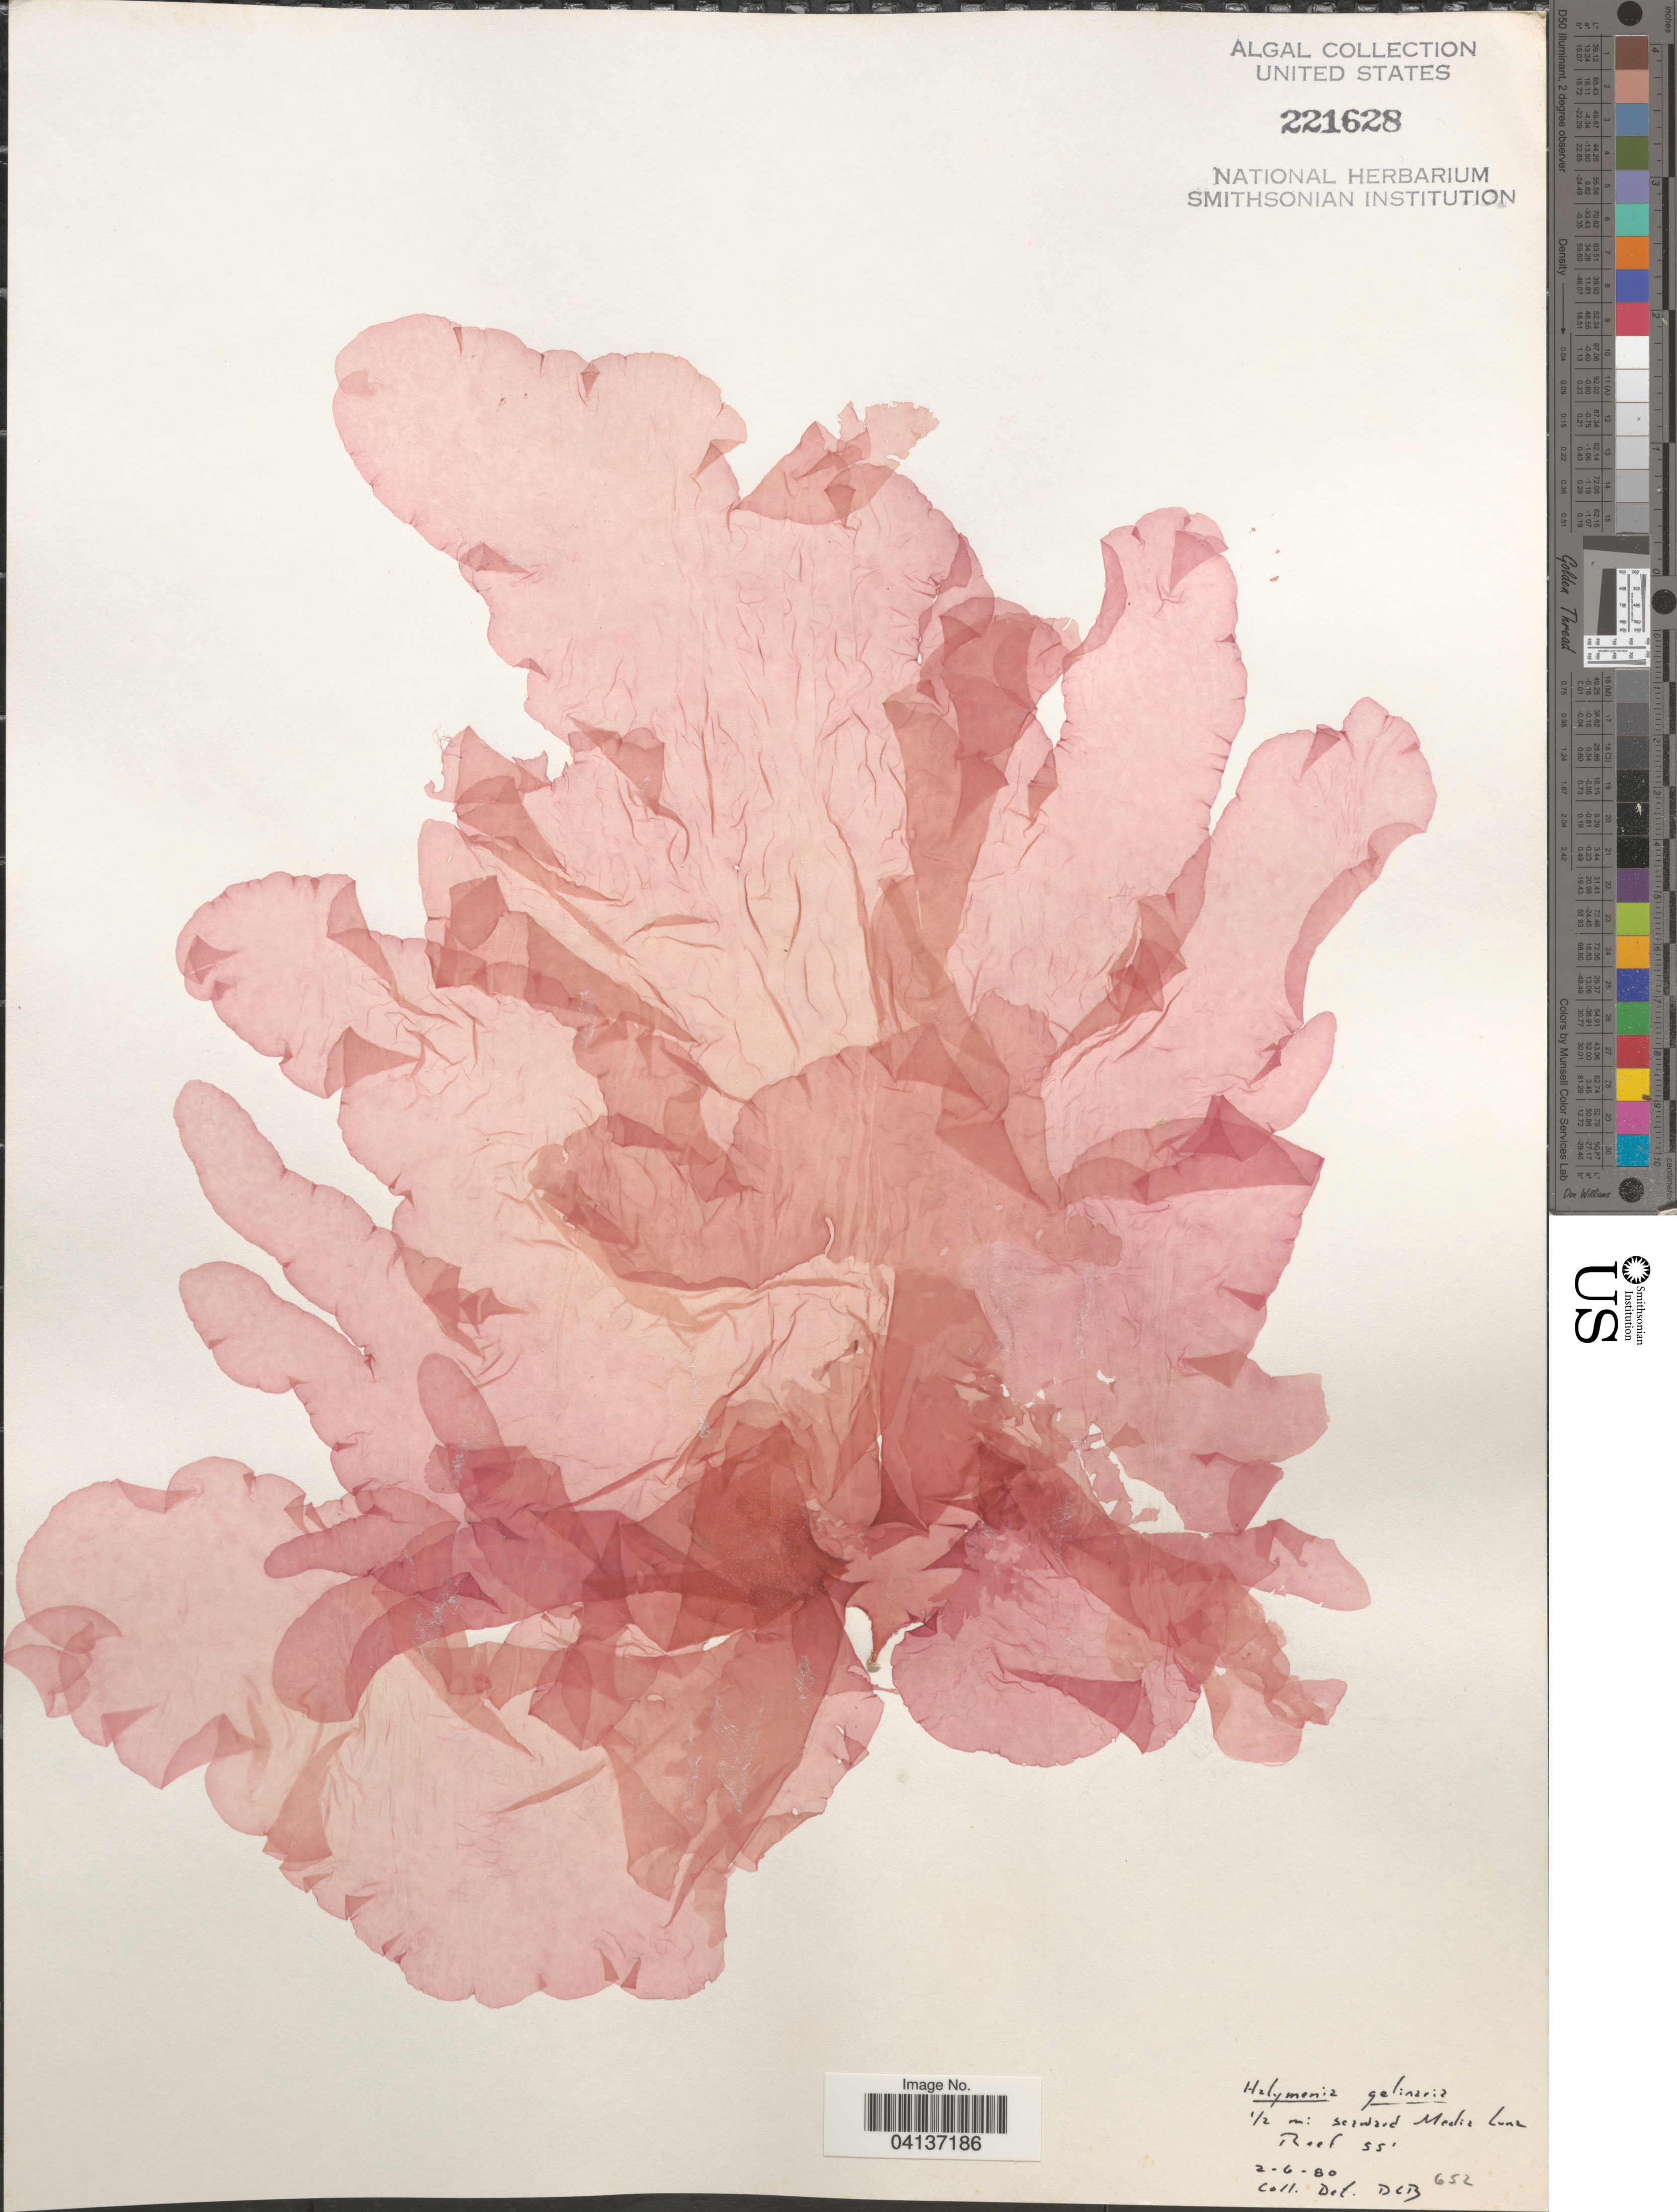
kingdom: Plantae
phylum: Rhodophyta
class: Florideophyceae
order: Halymeniales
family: Halymeniaceae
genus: Halymenia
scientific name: Halymenia floridana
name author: J. Agardh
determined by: Algae name updating Project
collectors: D. L. B.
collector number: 652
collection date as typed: Transcribed d/m/y: 2/6/80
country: Puerto Rico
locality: ½ mi seaward Media Luna Reef.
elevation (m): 17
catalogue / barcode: US 221628